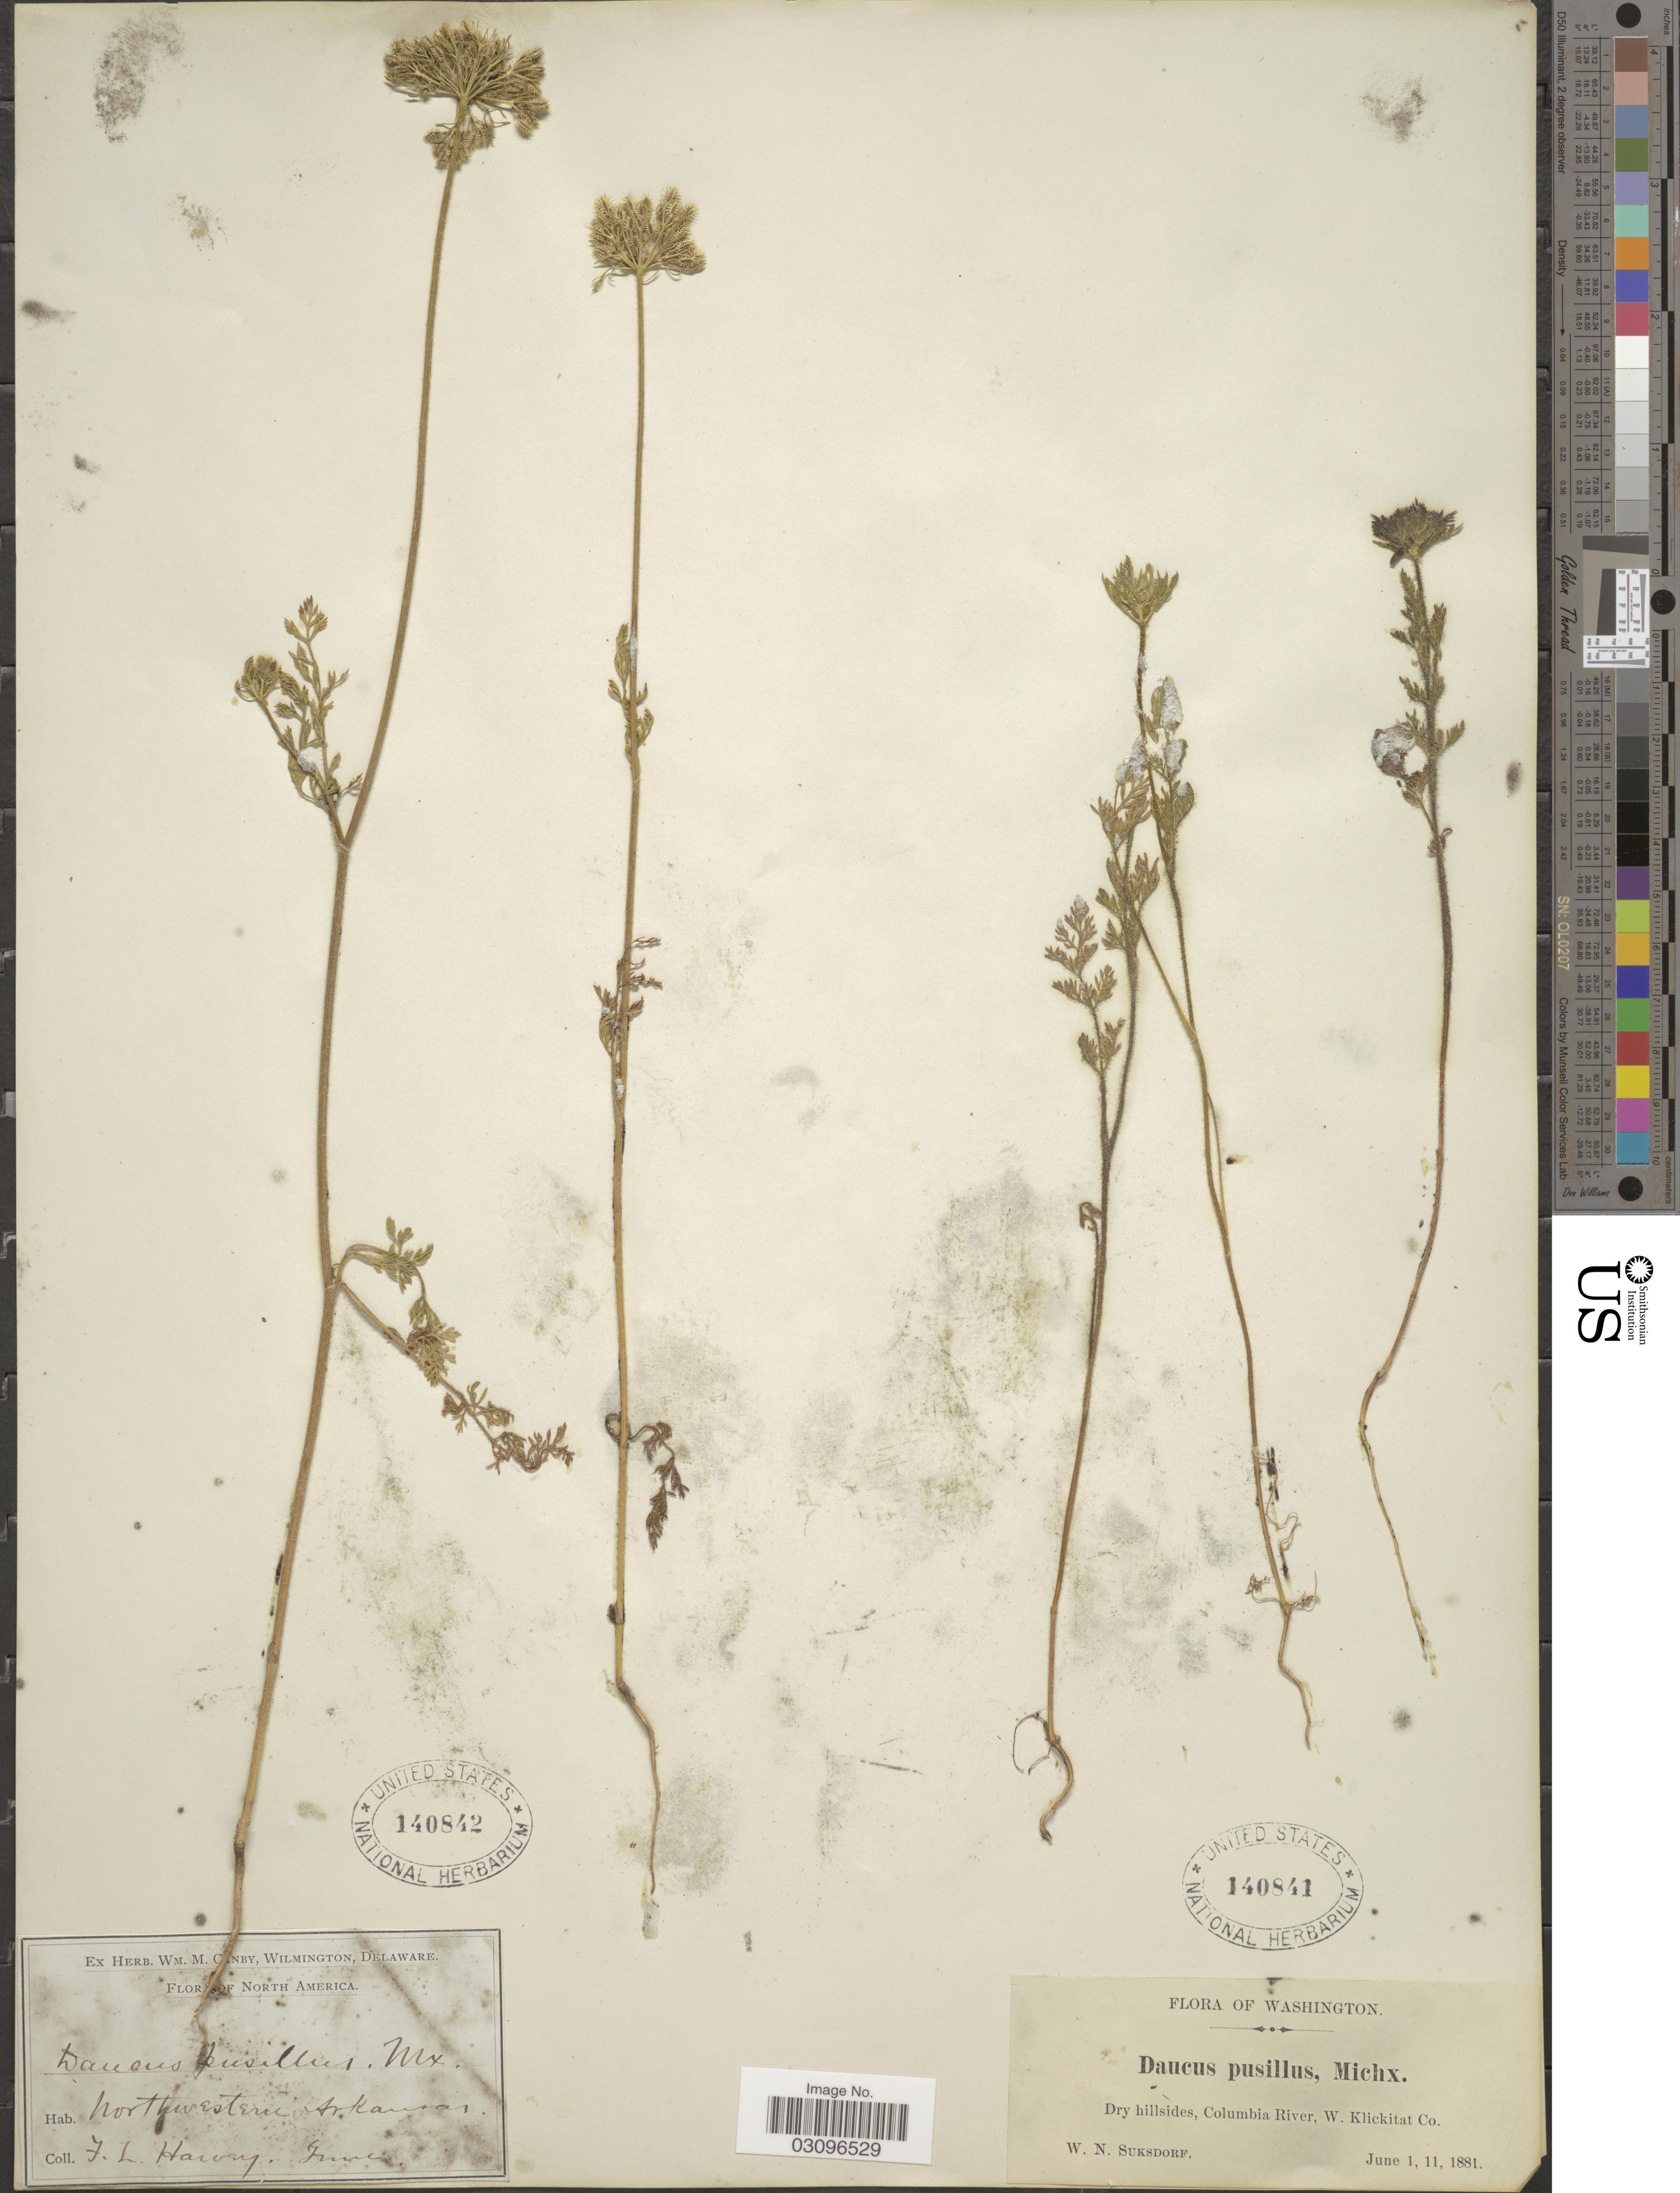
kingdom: Plantae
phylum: Tracheophyta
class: Magnoliopsida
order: Apiales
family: Apiaceae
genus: Daucus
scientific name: Daucus pusillus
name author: Michx.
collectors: W. N. Suksdorf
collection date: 1881-06-01/1881-06-11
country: United States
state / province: Washington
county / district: Klickitat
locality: Dry hillsides, Columbia River, W. Klickitat Co.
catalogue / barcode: US 140841